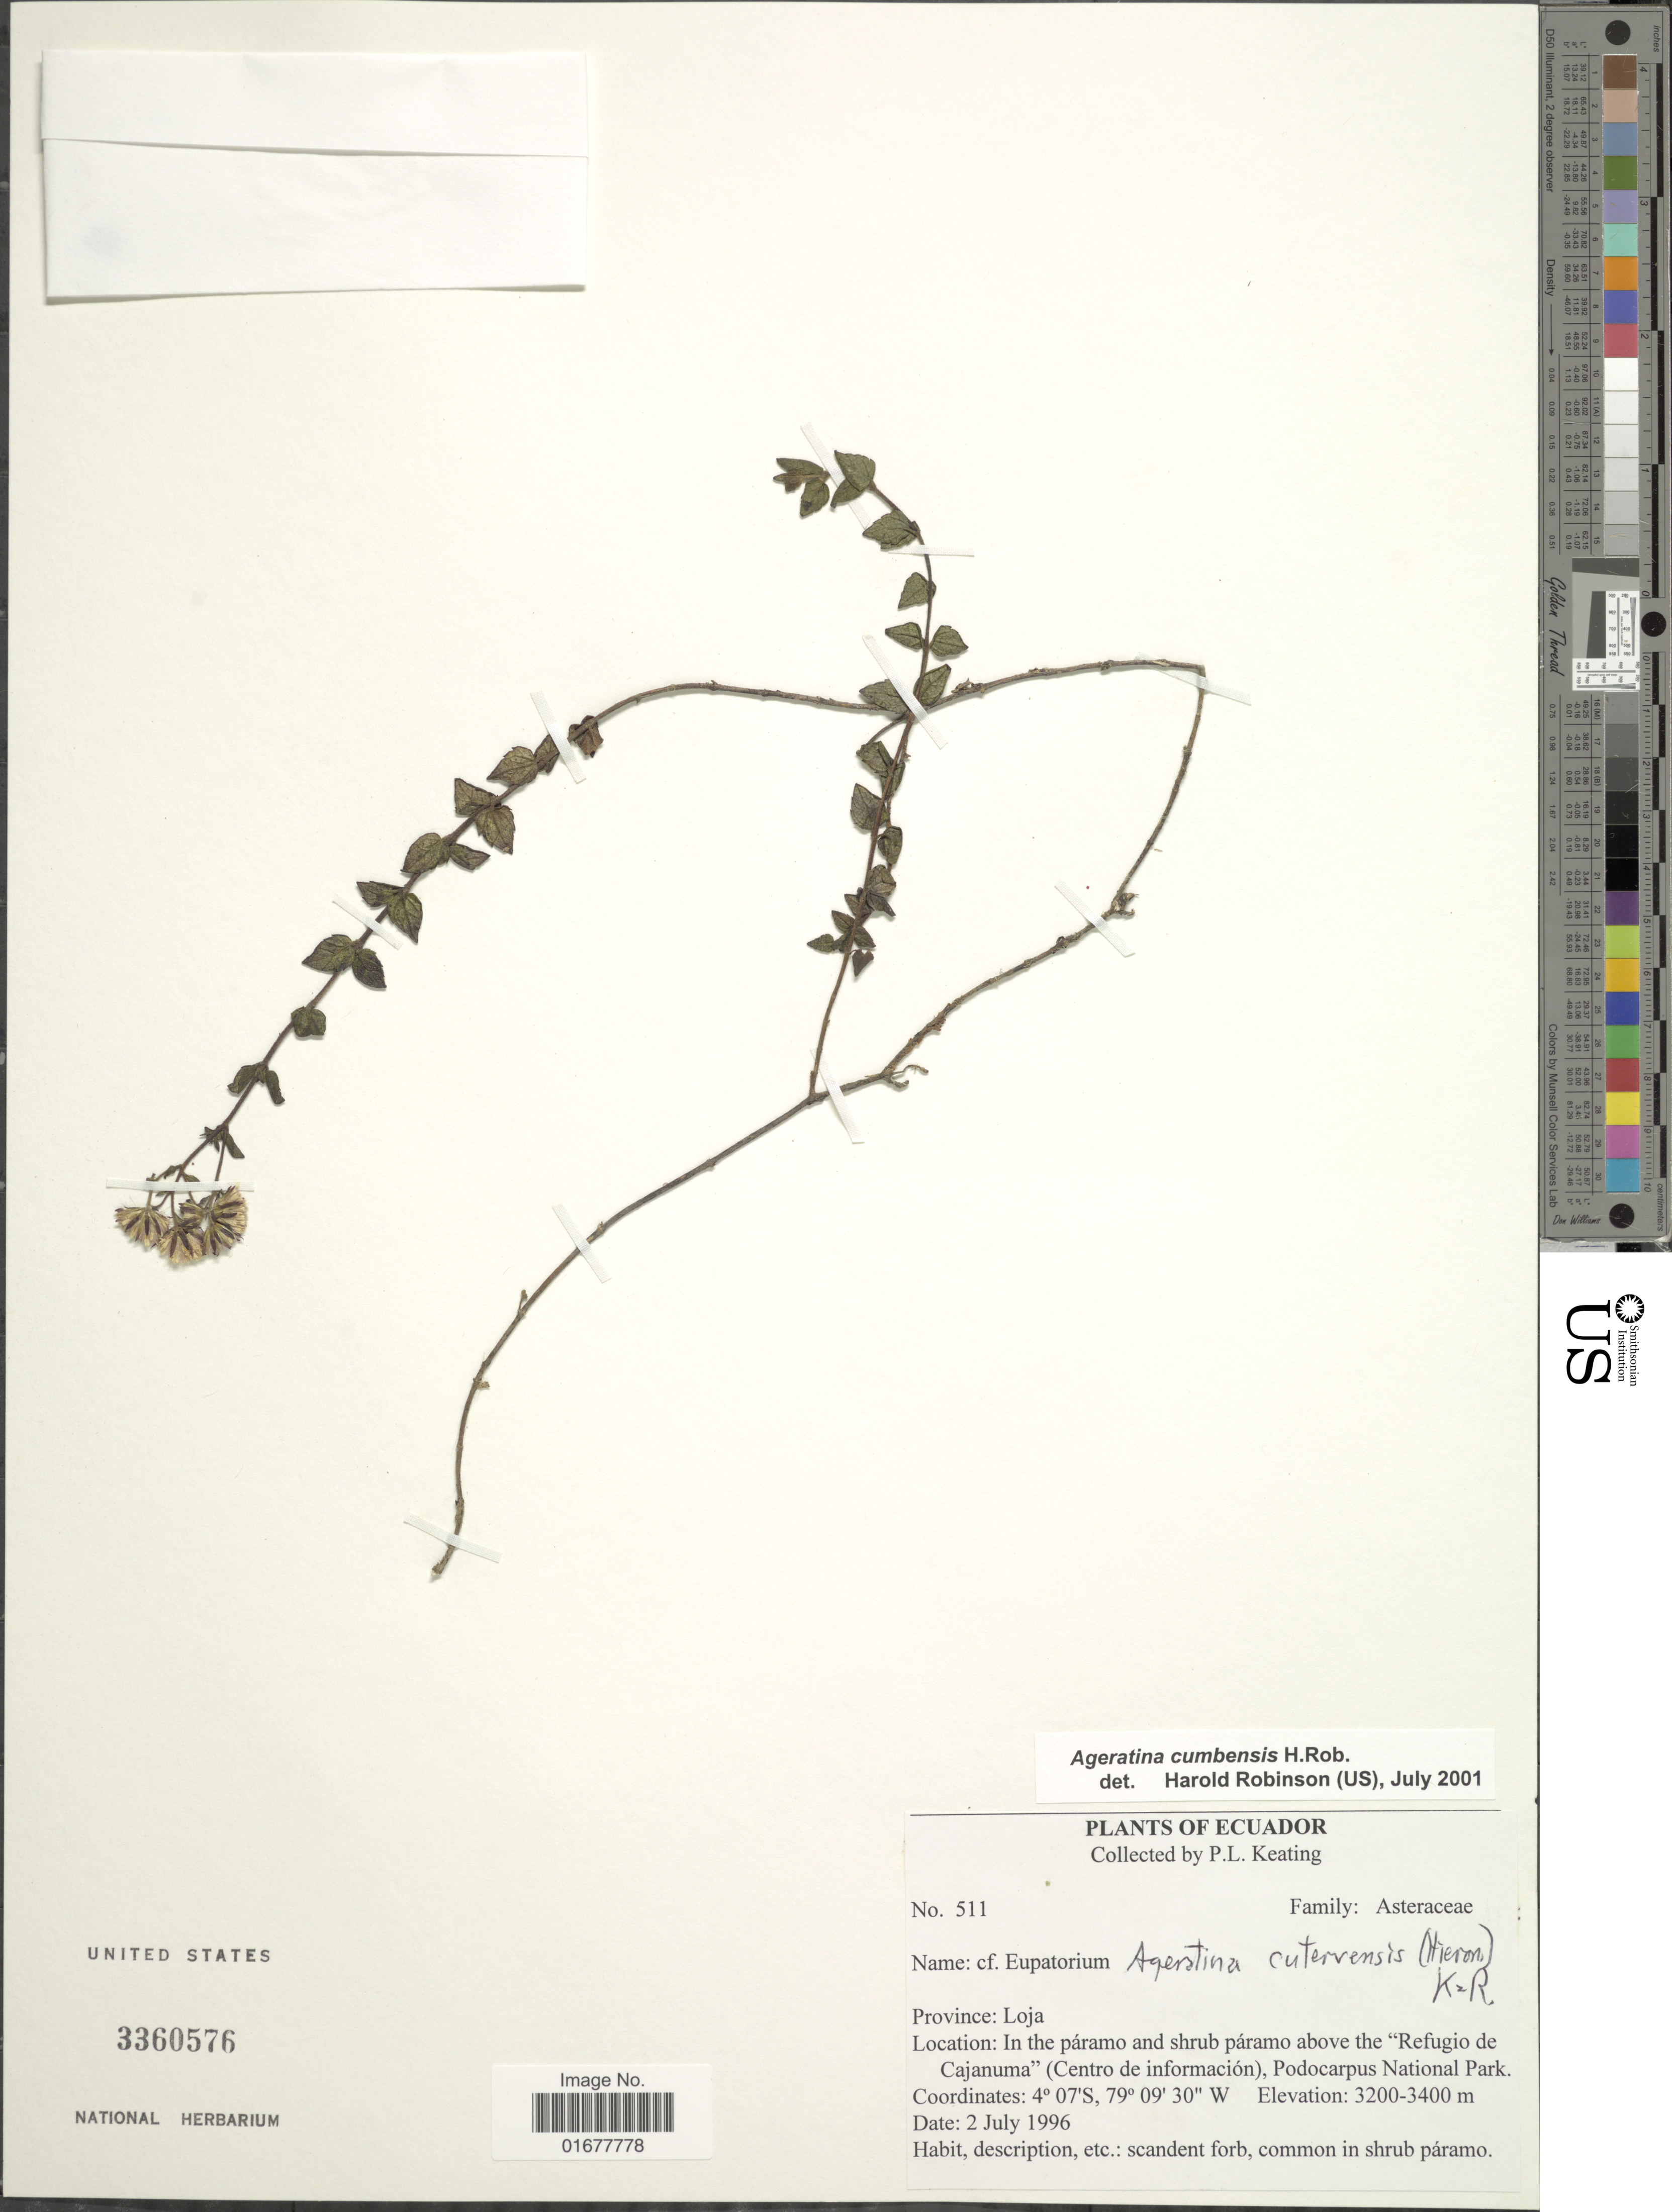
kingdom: Plantae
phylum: Tracheophyta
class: Magnoliopsida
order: Asterales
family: Asteraceae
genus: Ageratina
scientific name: Ageratina cumbensis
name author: H. Rob.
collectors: P. Keating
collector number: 511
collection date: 1996-07-02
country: Ecuador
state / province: Loja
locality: In the paramo and shrub paramo above the ":refugio de Cajanuma" (Centro de Informacion), Podocarpus National Park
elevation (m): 3200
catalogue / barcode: US 3360576